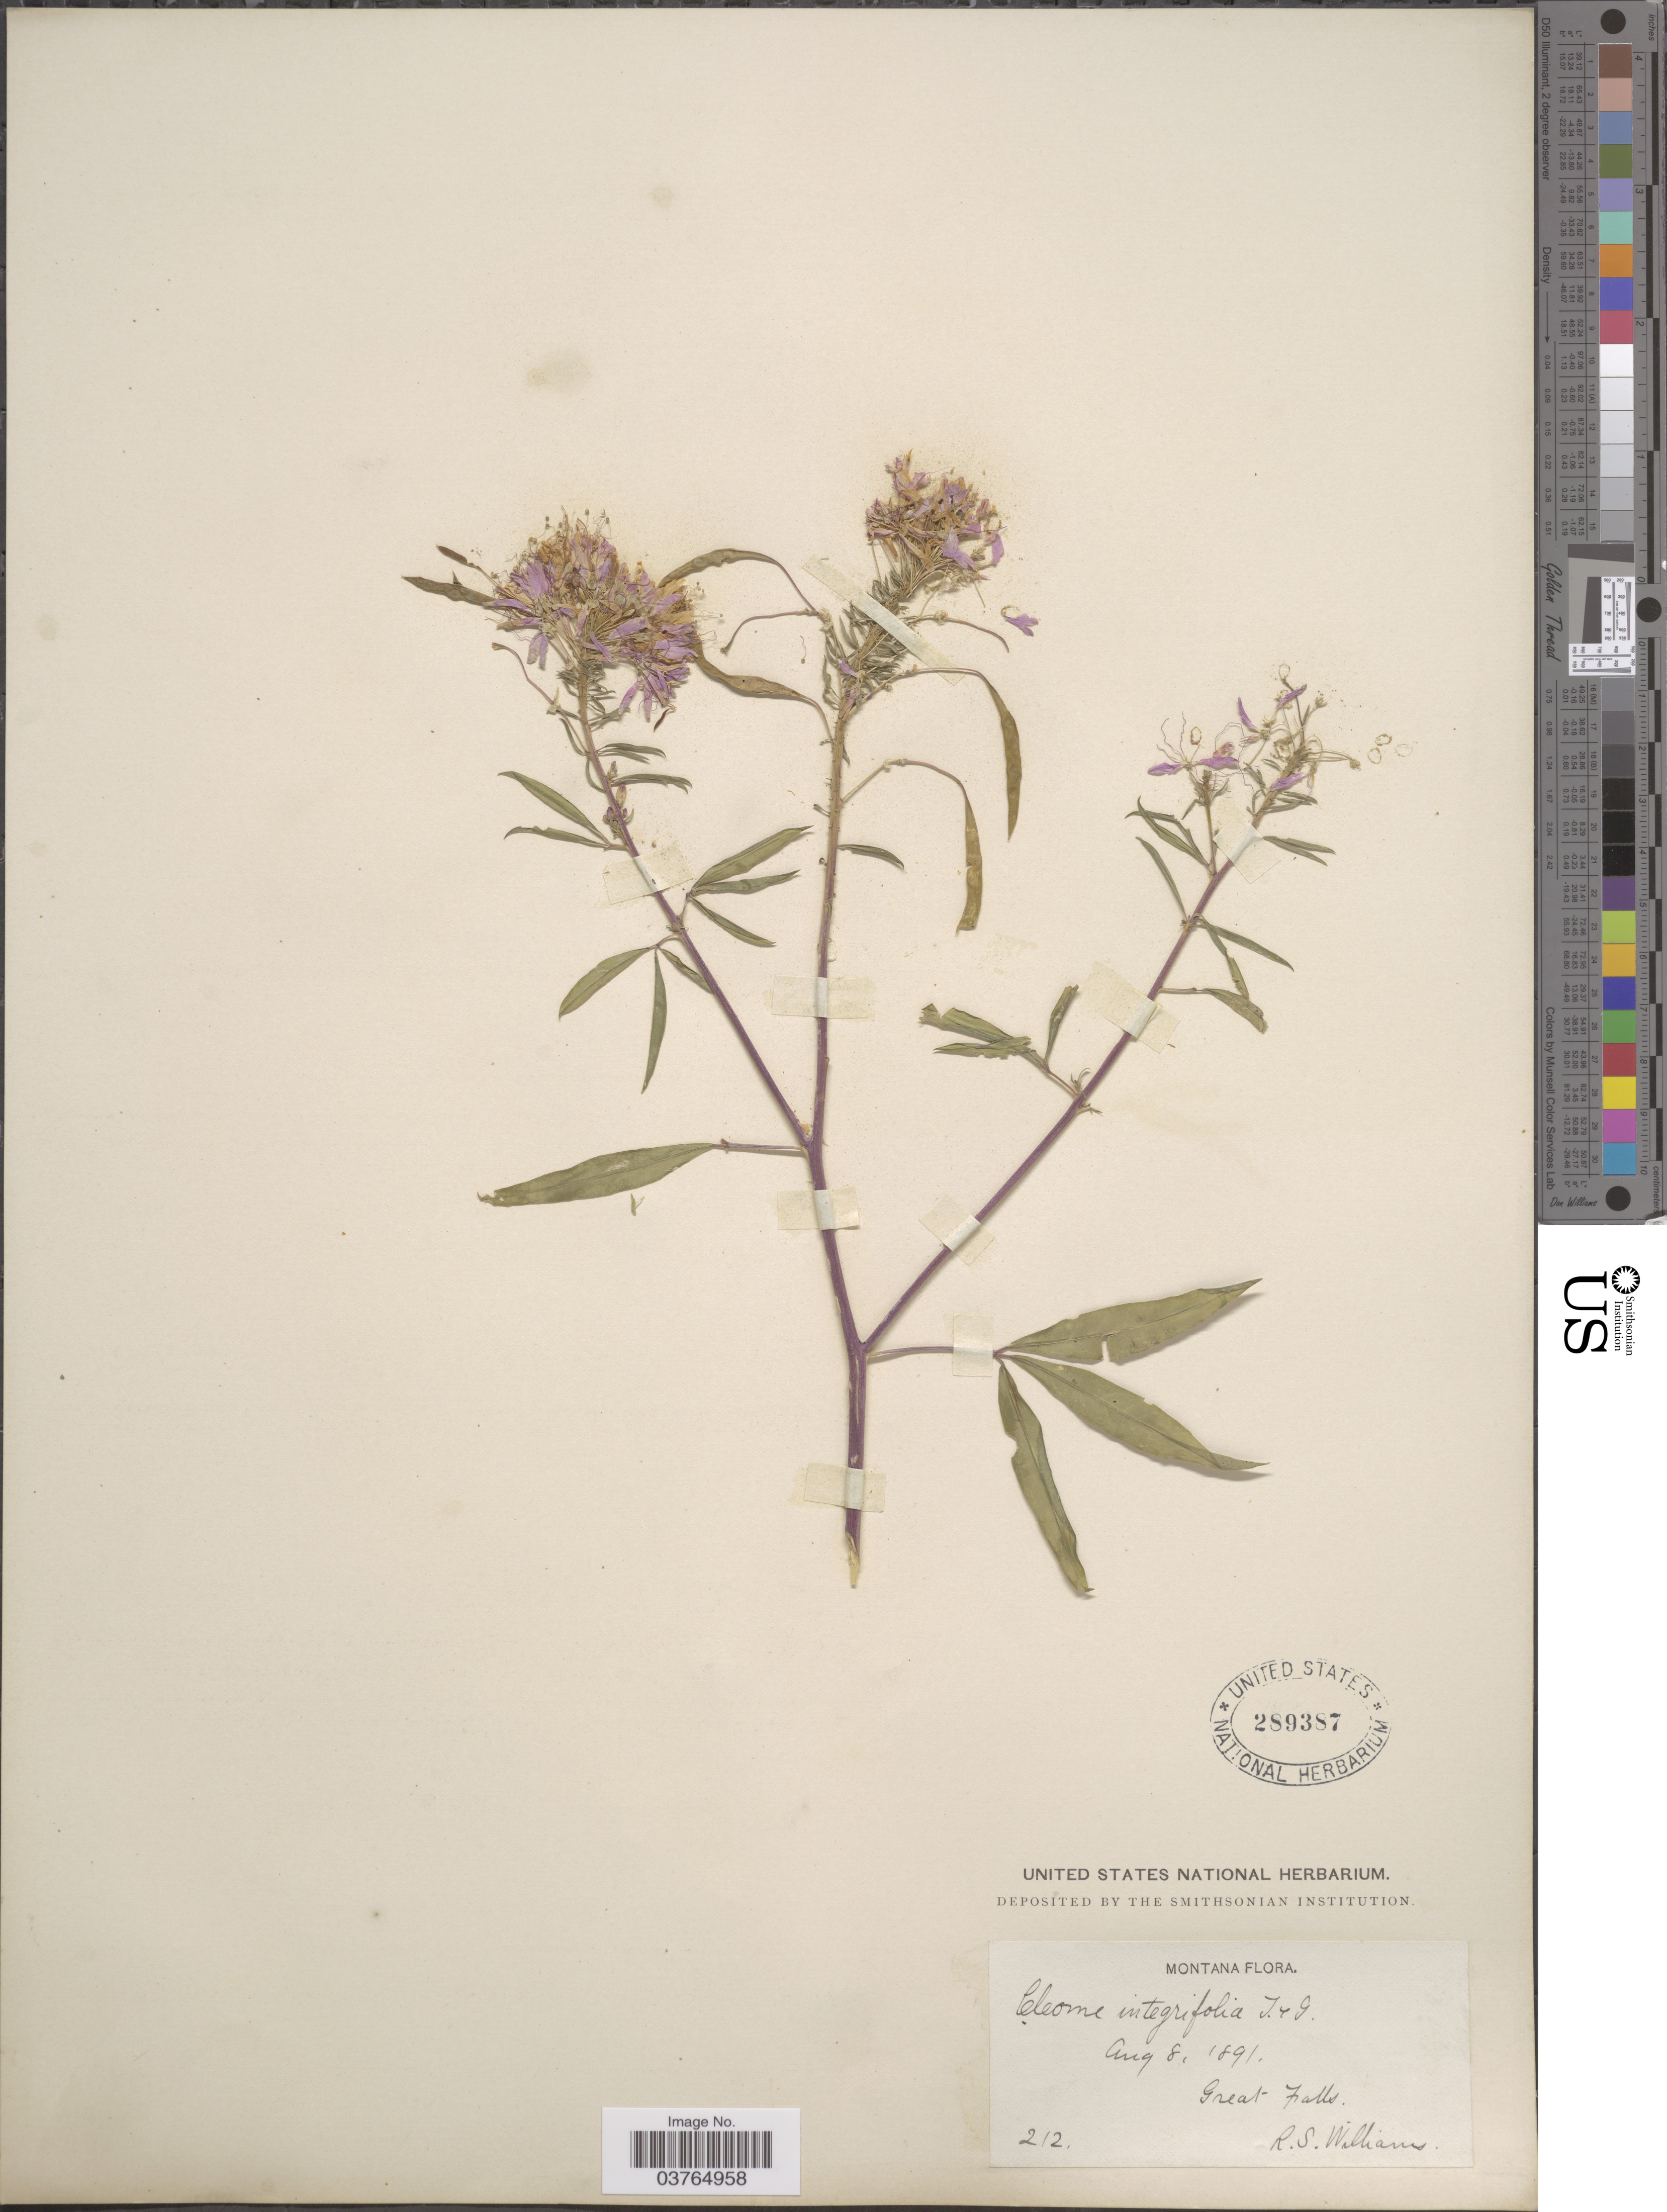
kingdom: Plantae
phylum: Tracheophyta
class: Magnoliopsida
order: Brassicales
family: Cleomaceae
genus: Cleomella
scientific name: Cleomella serrulata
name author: (Pursh) Roalson & J.C. Hall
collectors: R. S. Williams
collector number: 212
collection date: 1891-08-08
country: United States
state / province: Montana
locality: Great Falls.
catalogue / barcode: US 289387